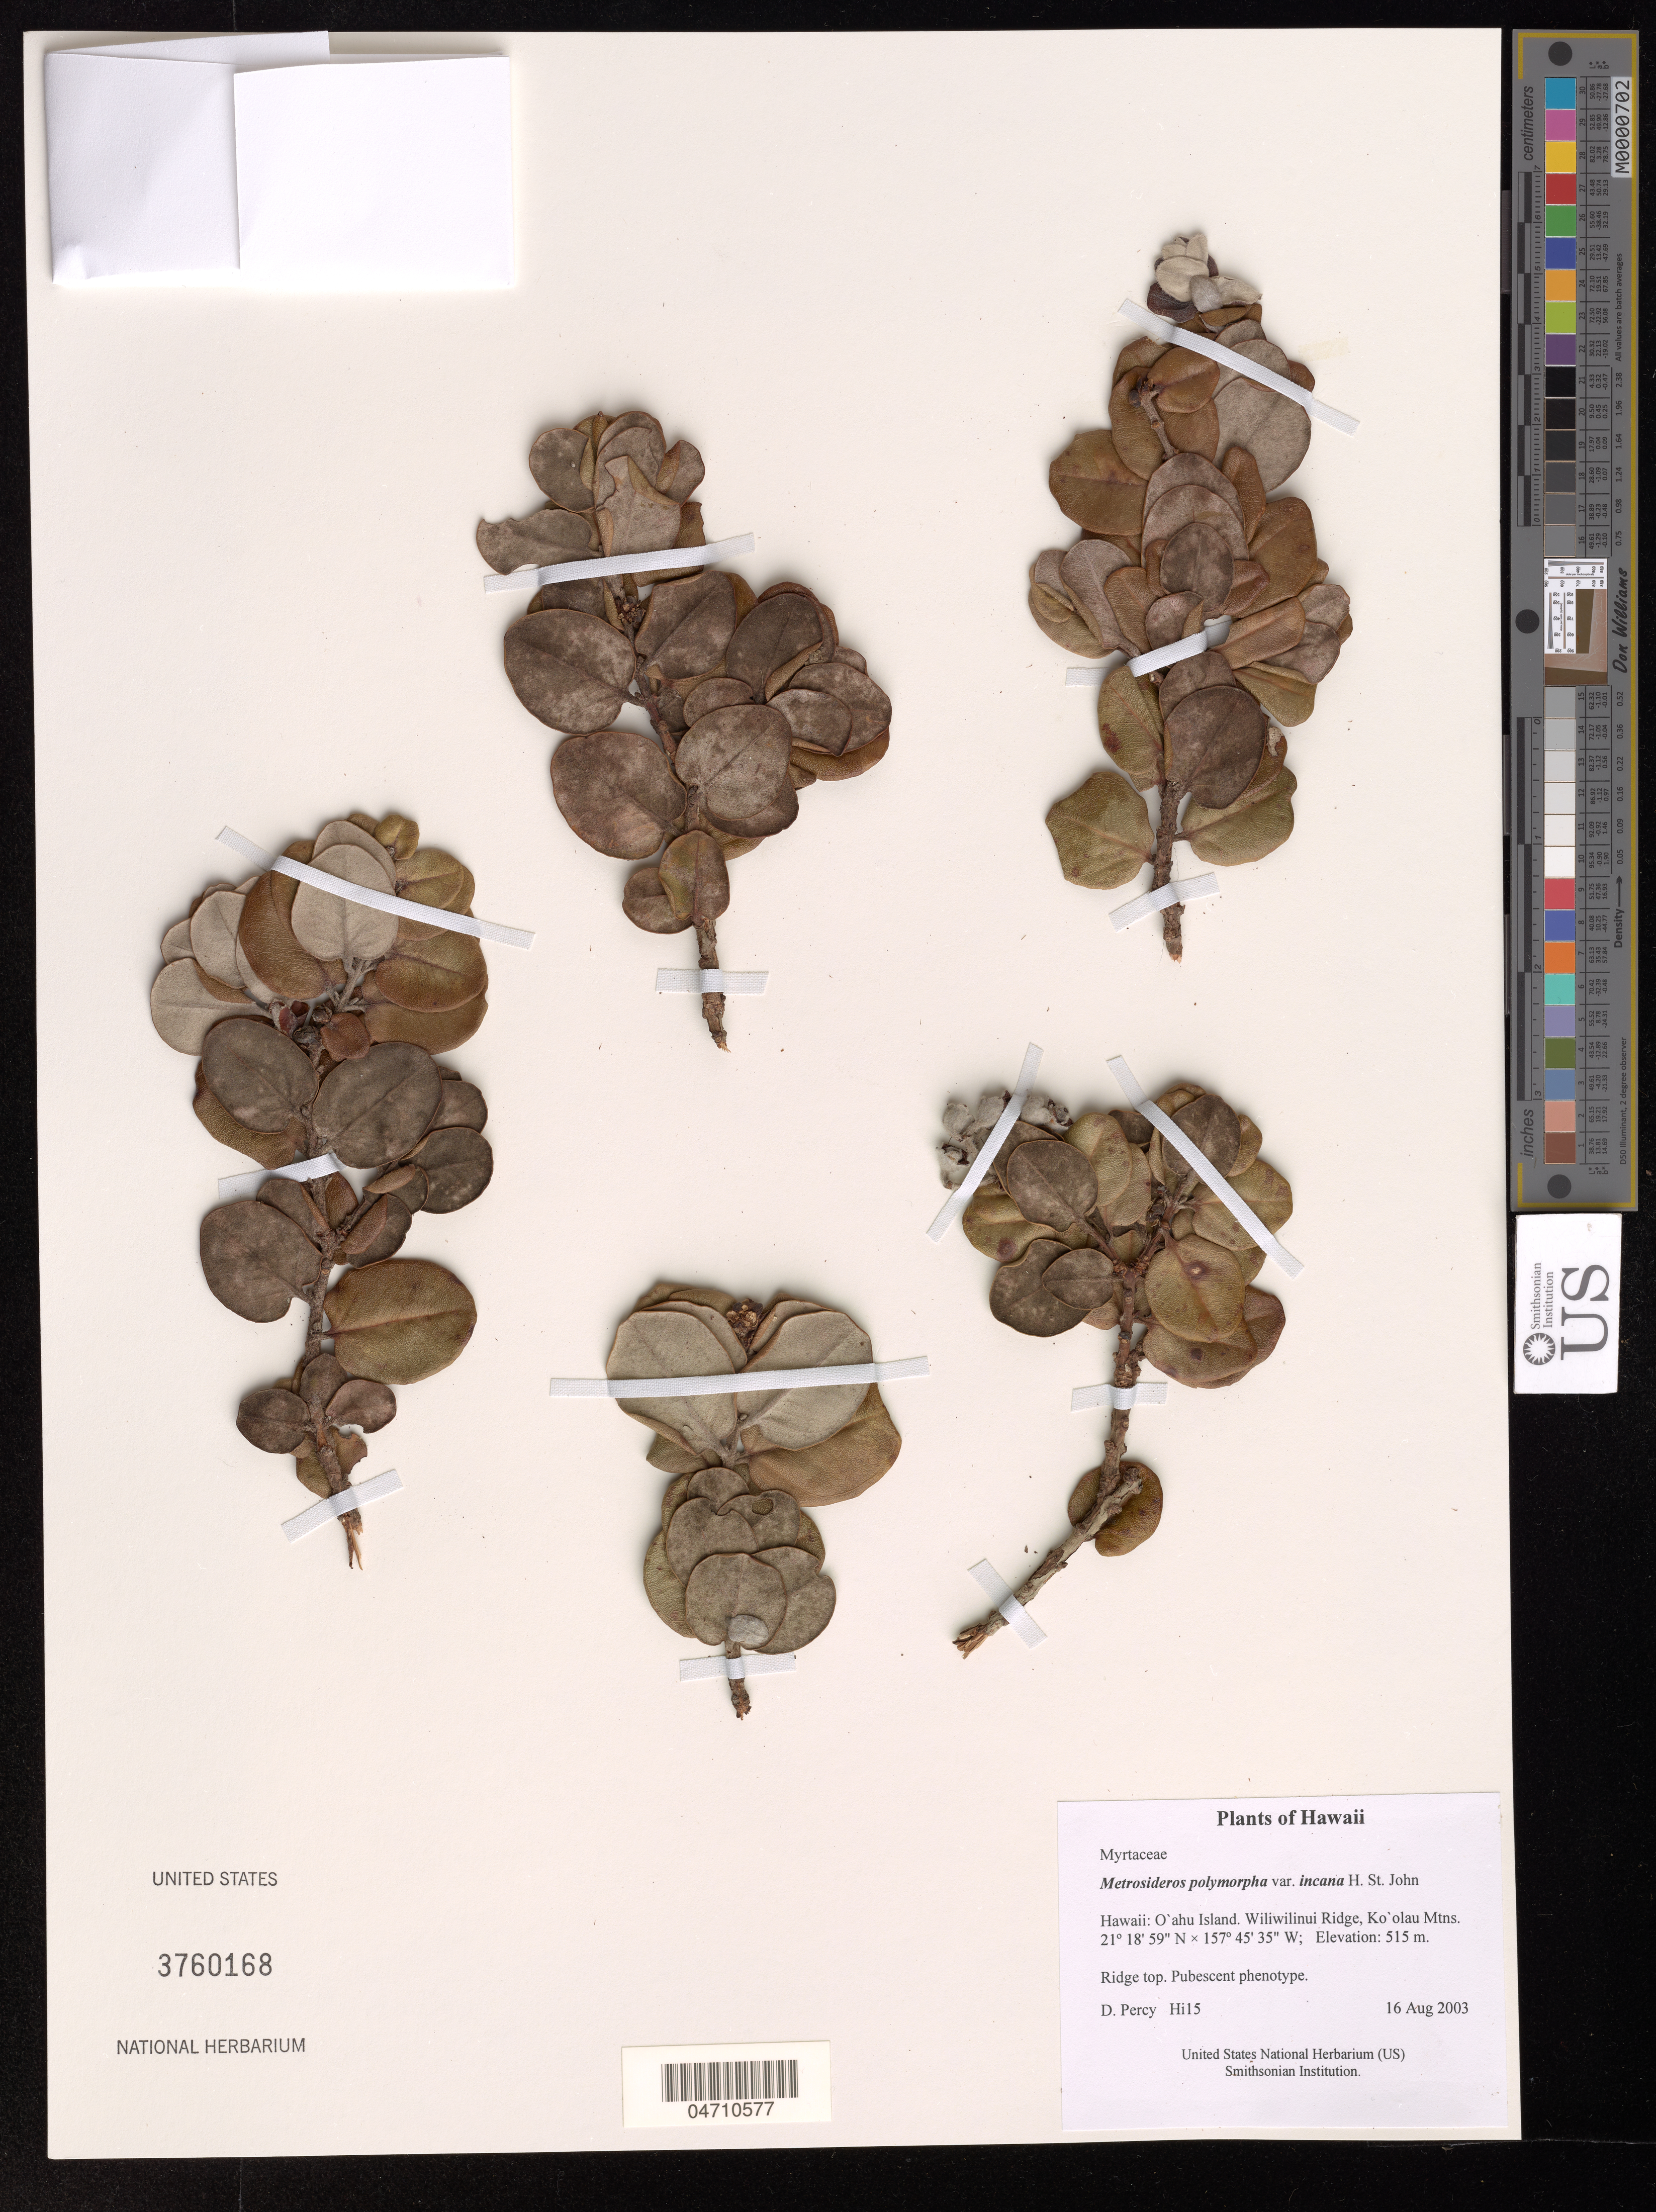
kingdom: Plantae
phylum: Tracheophyta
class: Magnoliopsida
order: Myrtales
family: Myrtaceae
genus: Metrosideros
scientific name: Metrosideros polymorpha var. incana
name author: H. St. John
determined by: Percy, D. M.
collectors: D. Percy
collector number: Hi15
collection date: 2003-08-16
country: United States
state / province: Hawaii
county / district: Honolulu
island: Oahu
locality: Wiliwilinui Ridge, Ko'olau Mtns.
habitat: Ridge top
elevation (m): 515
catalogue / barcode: US 3760168